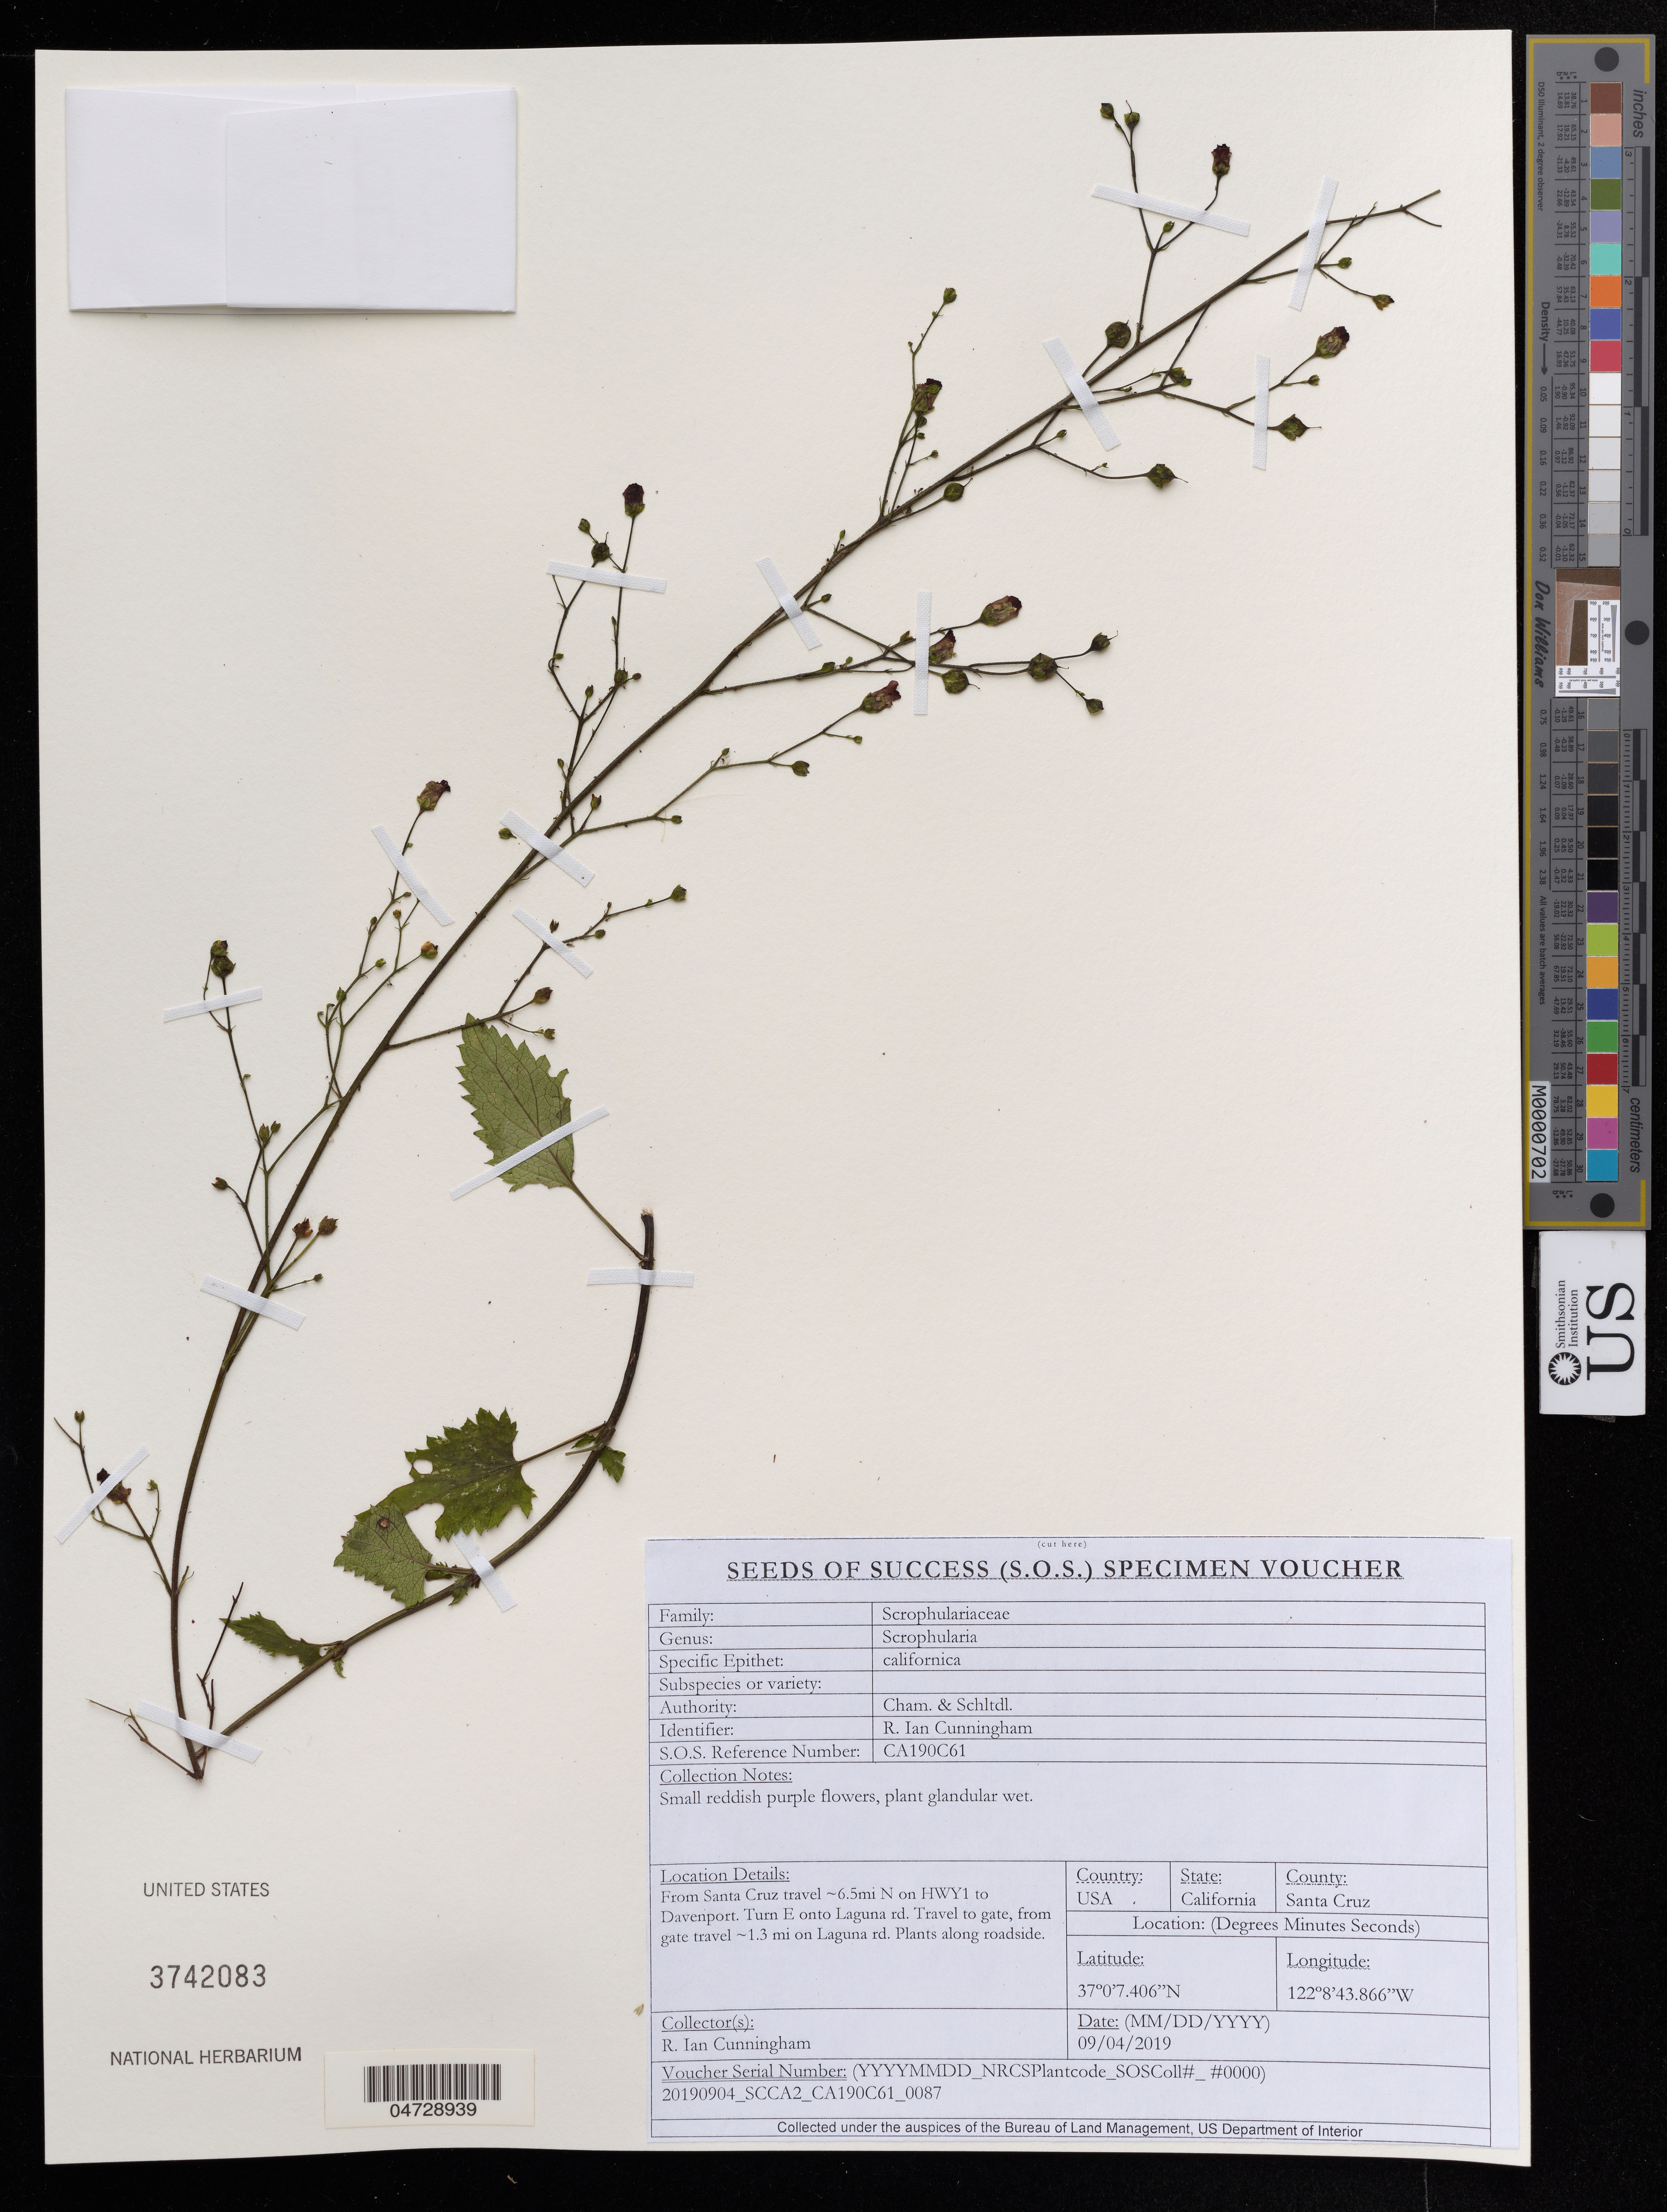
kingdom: Plantae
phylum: Tracheophyta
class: Magnoliopsida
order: Lamiales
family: Scrophulariaceae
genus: Scrophularia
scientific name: Scrophularia californica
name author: Cham. & Schltdl.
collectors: I. Cunningham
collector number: CA190C61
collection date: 2019-09-04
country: United States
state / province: California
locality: From Santa Cruz travel ~6.5mi N on HWY1 to Davenport. Turn E onto Laguna rd. ravel to gate, from gate travel ~1.3 mi on Laguna rd.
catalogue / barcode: US 3742083